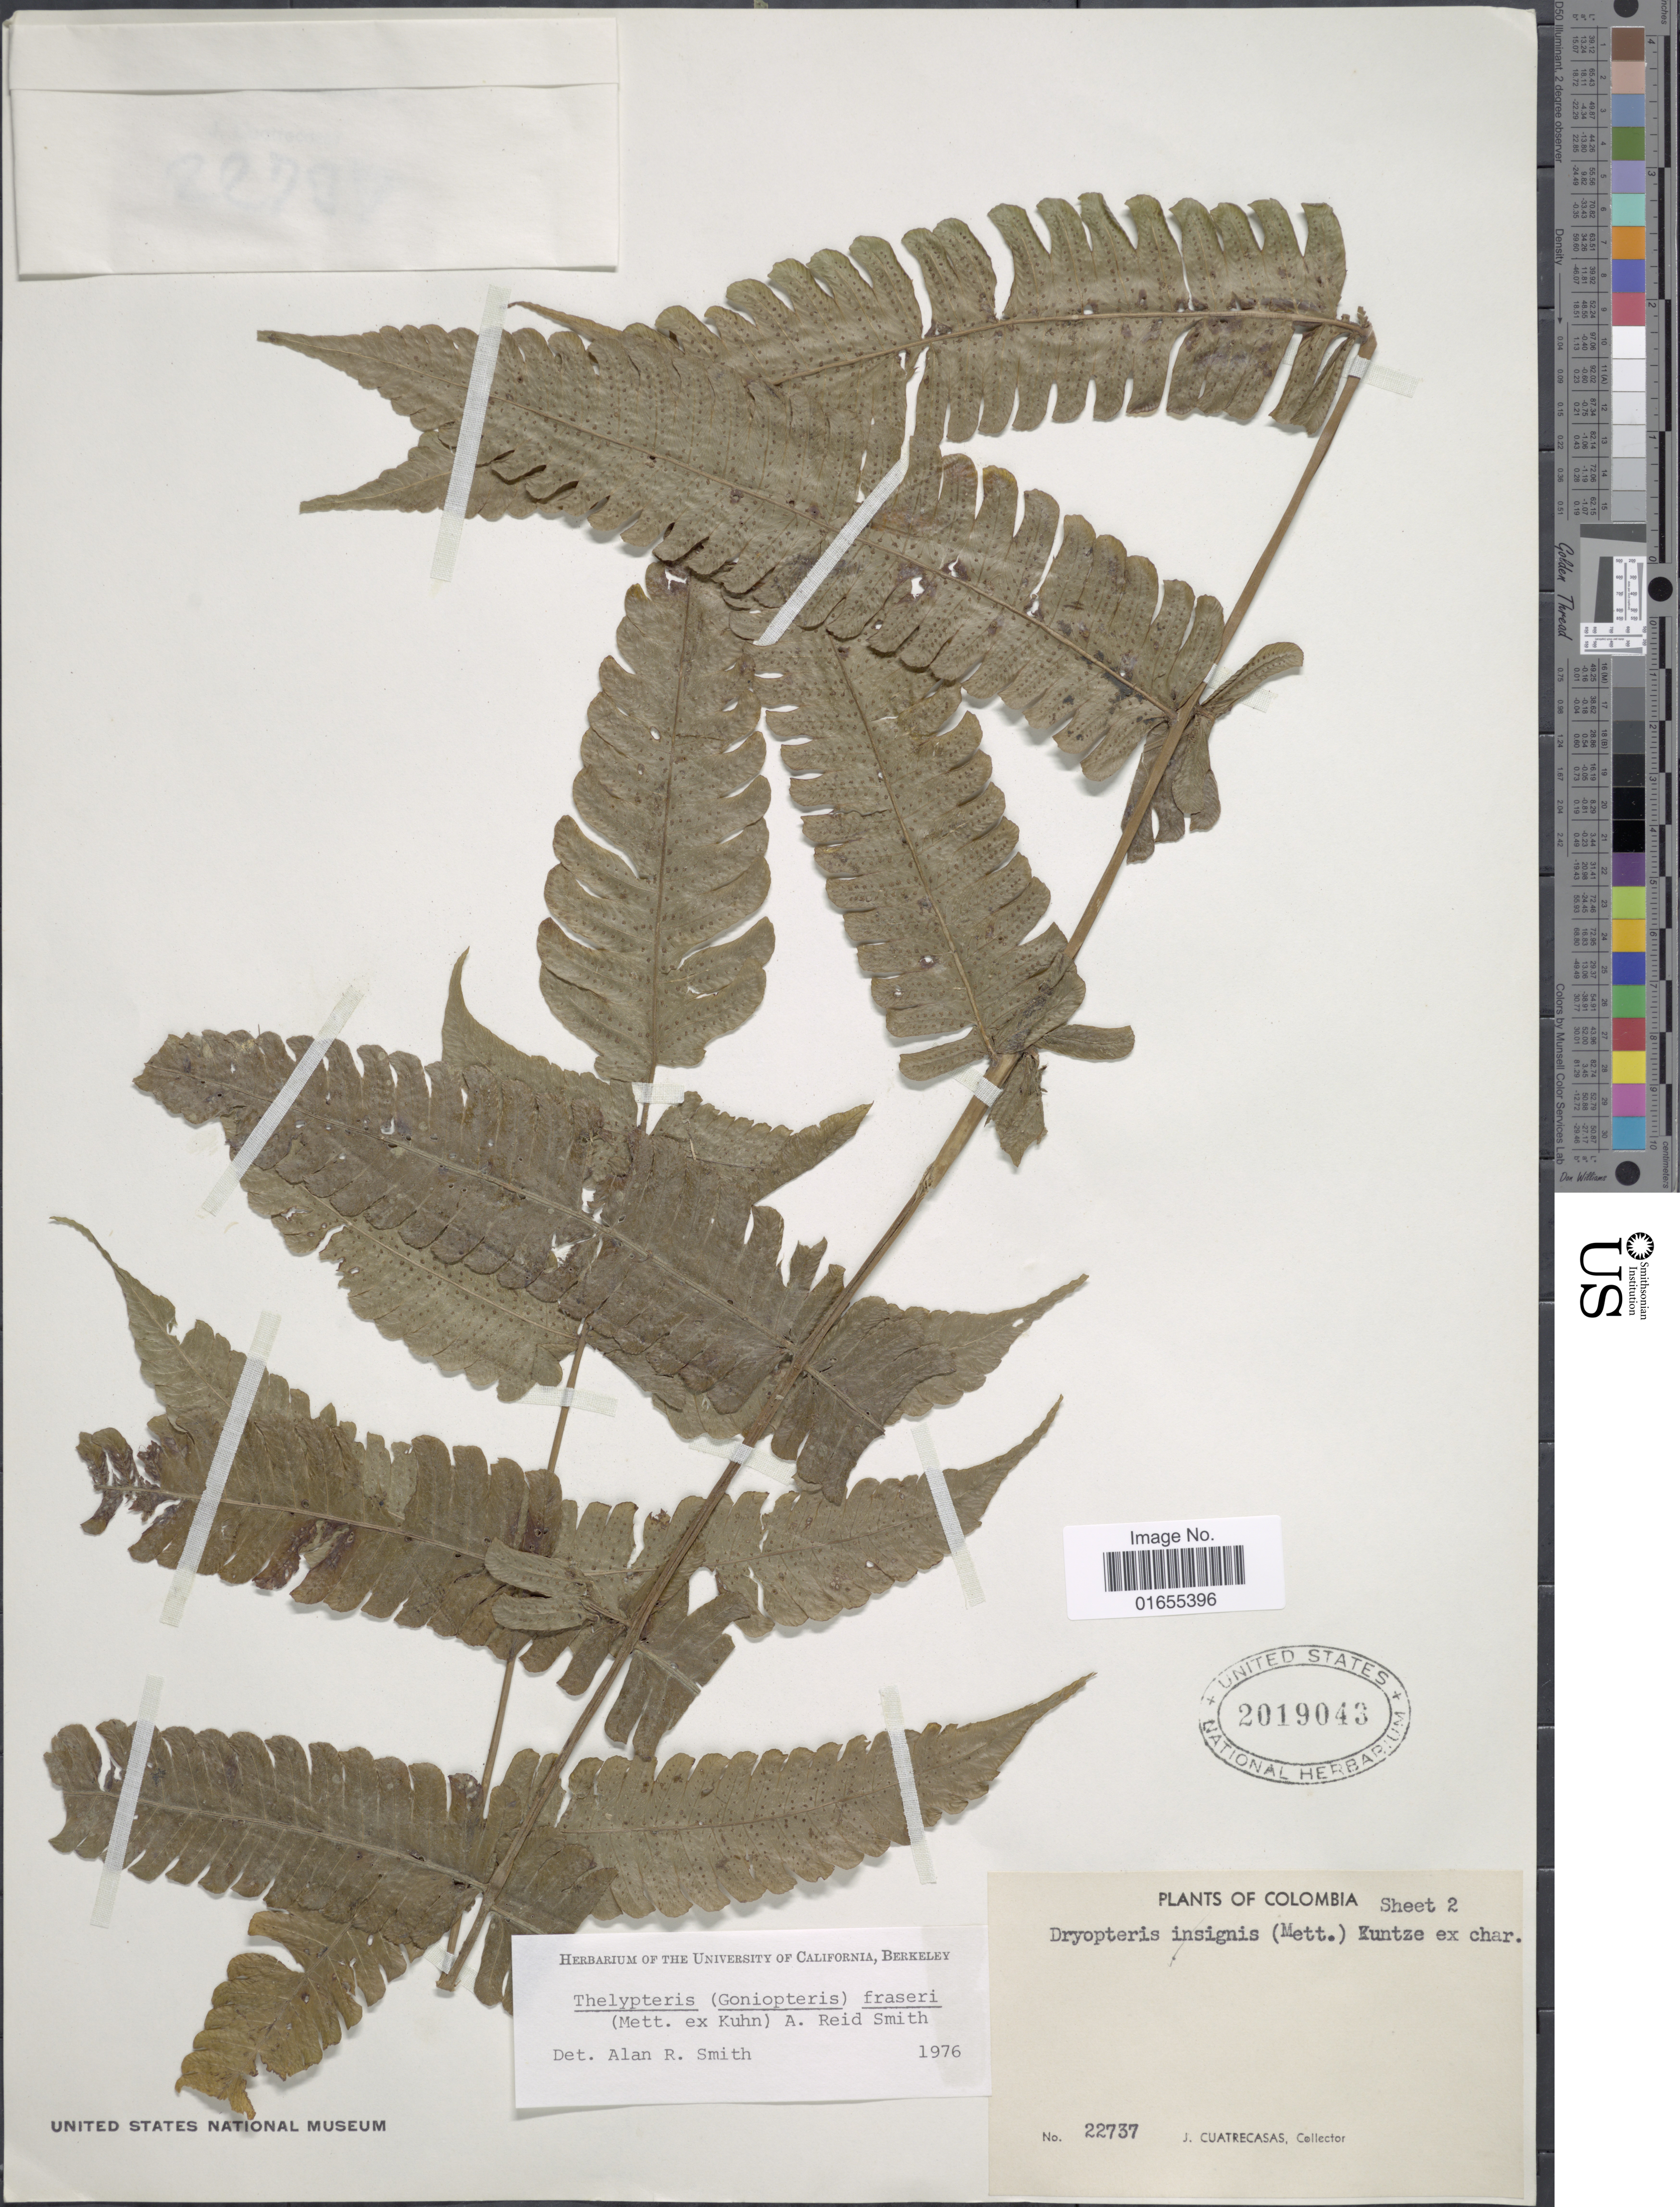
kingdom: Plantae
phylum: Tracheophyta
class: Polypodiopsida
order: Polypodiales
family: Thelypteridaceae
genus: Goniopteris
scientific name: Goniopteris fraseri (Mett.) comb. nov., ined 2015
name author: (Mett.)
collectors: J. Cuatrecasas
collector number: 22737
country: Colombia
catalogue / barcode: US 2019043